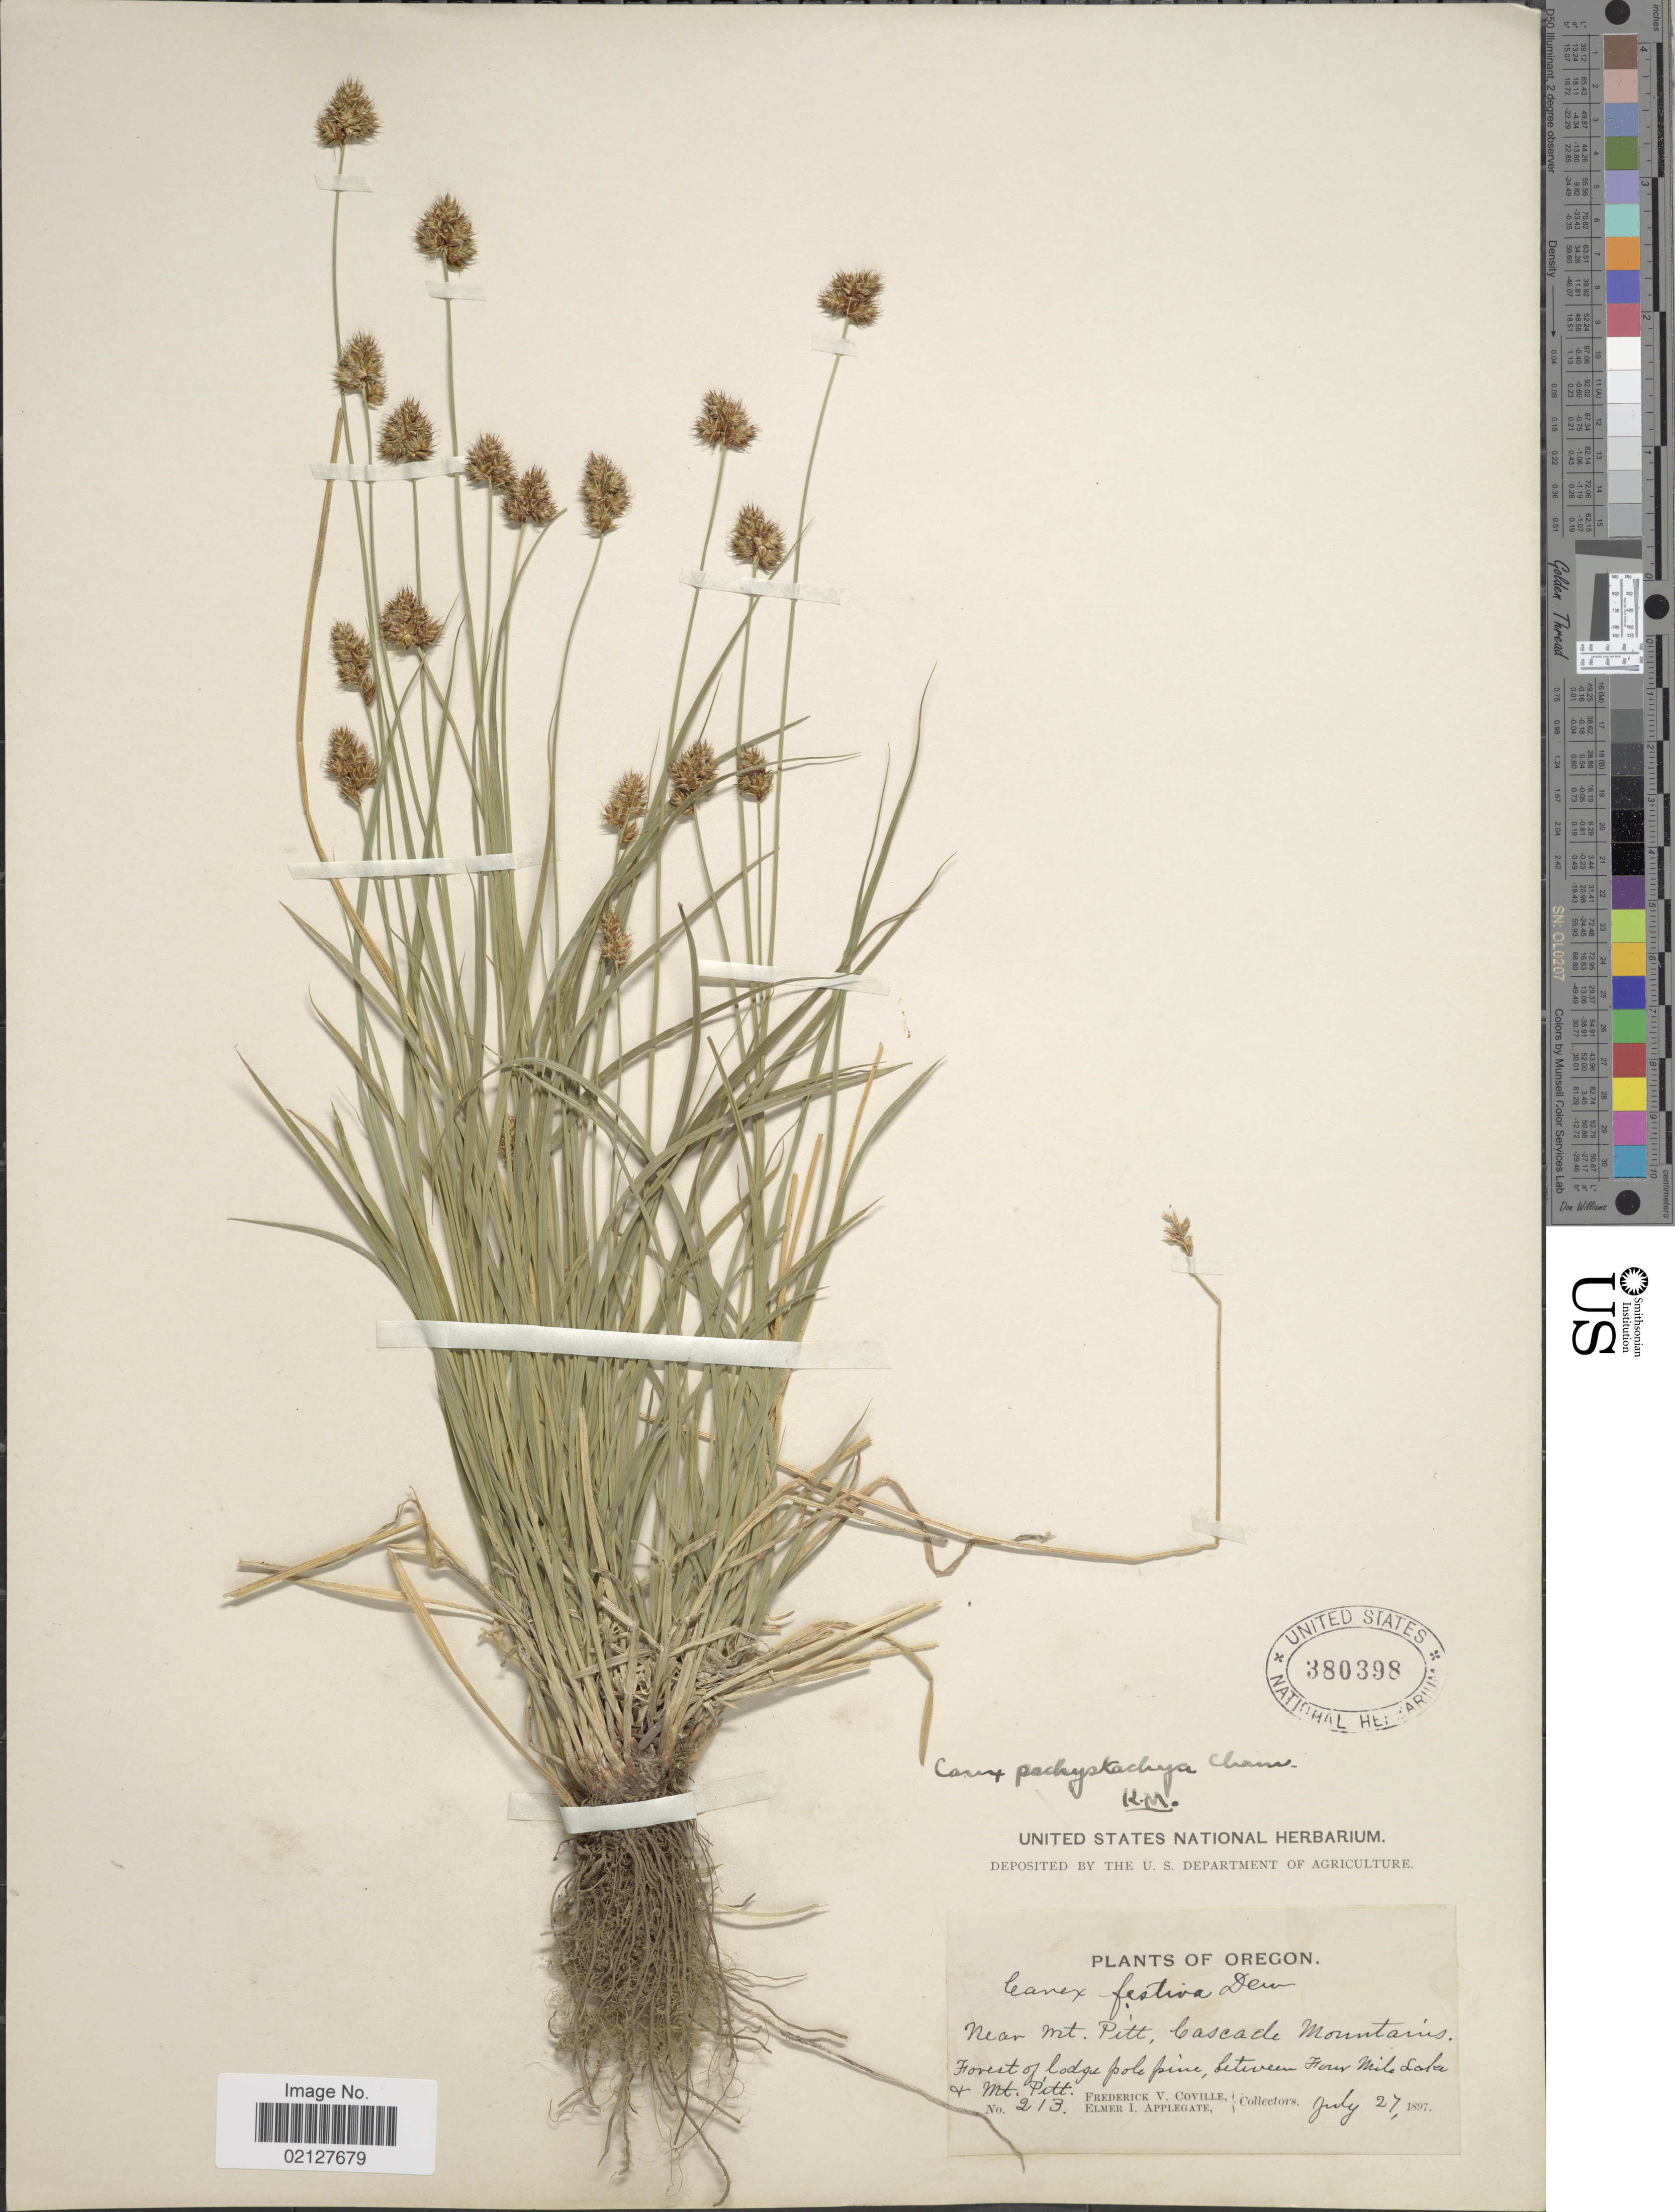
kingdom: Plantae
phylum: Tracheophyta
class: Liliopsida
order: Poales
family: Cyperaceae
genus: Carex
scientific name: Carex pachystachya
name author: Cham. ex Steud.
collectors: F. V. Coville & E. I. Applegate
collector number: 213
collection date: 1897-07-27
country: United States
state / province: Oregon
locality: Near Mt. Pitt, Cascade Mountains. Forest of lodge pole pine, between Four Mile Lake & Mt. Pitt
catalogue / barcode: US 380398